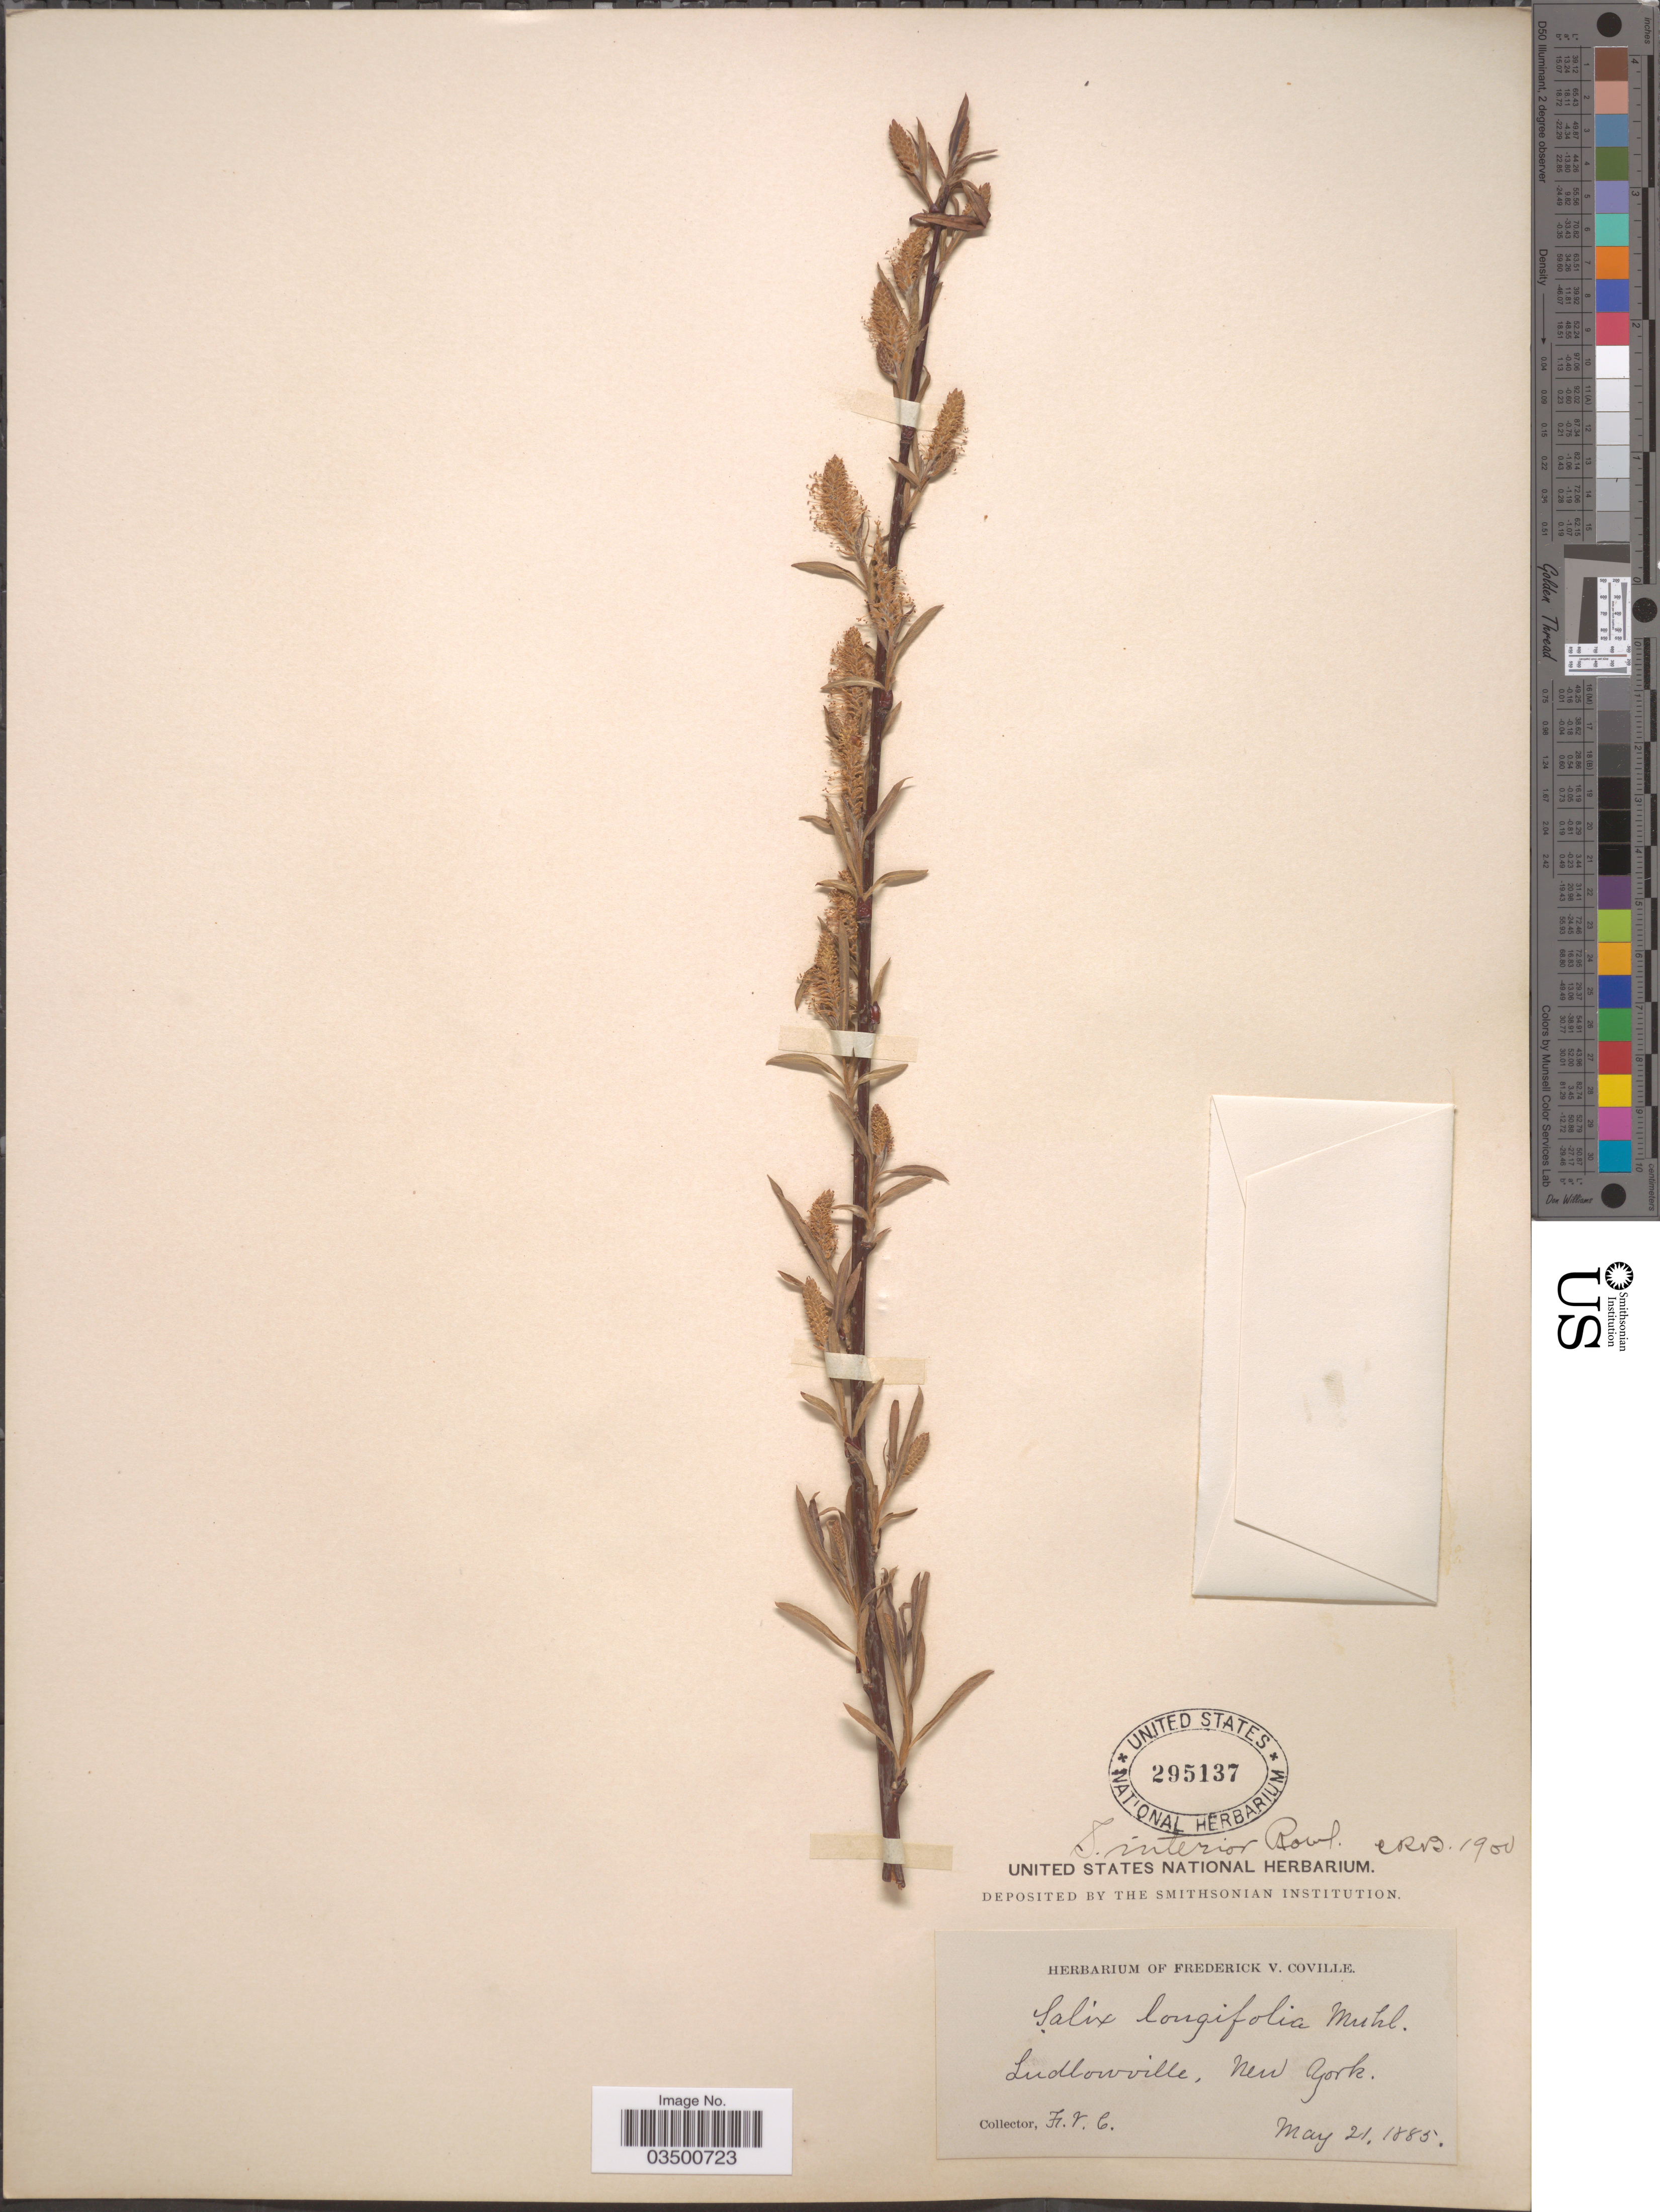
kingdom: Plantae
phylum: Tracheophyta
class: Magnoliopsida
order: Malpighiales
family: Salicaceae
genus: Salix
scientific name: Salix interior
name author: Rowlee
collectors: F. V. Coville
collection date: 1885-05-21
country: United States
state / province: New York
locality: Luddowville.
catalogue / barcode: US 295137